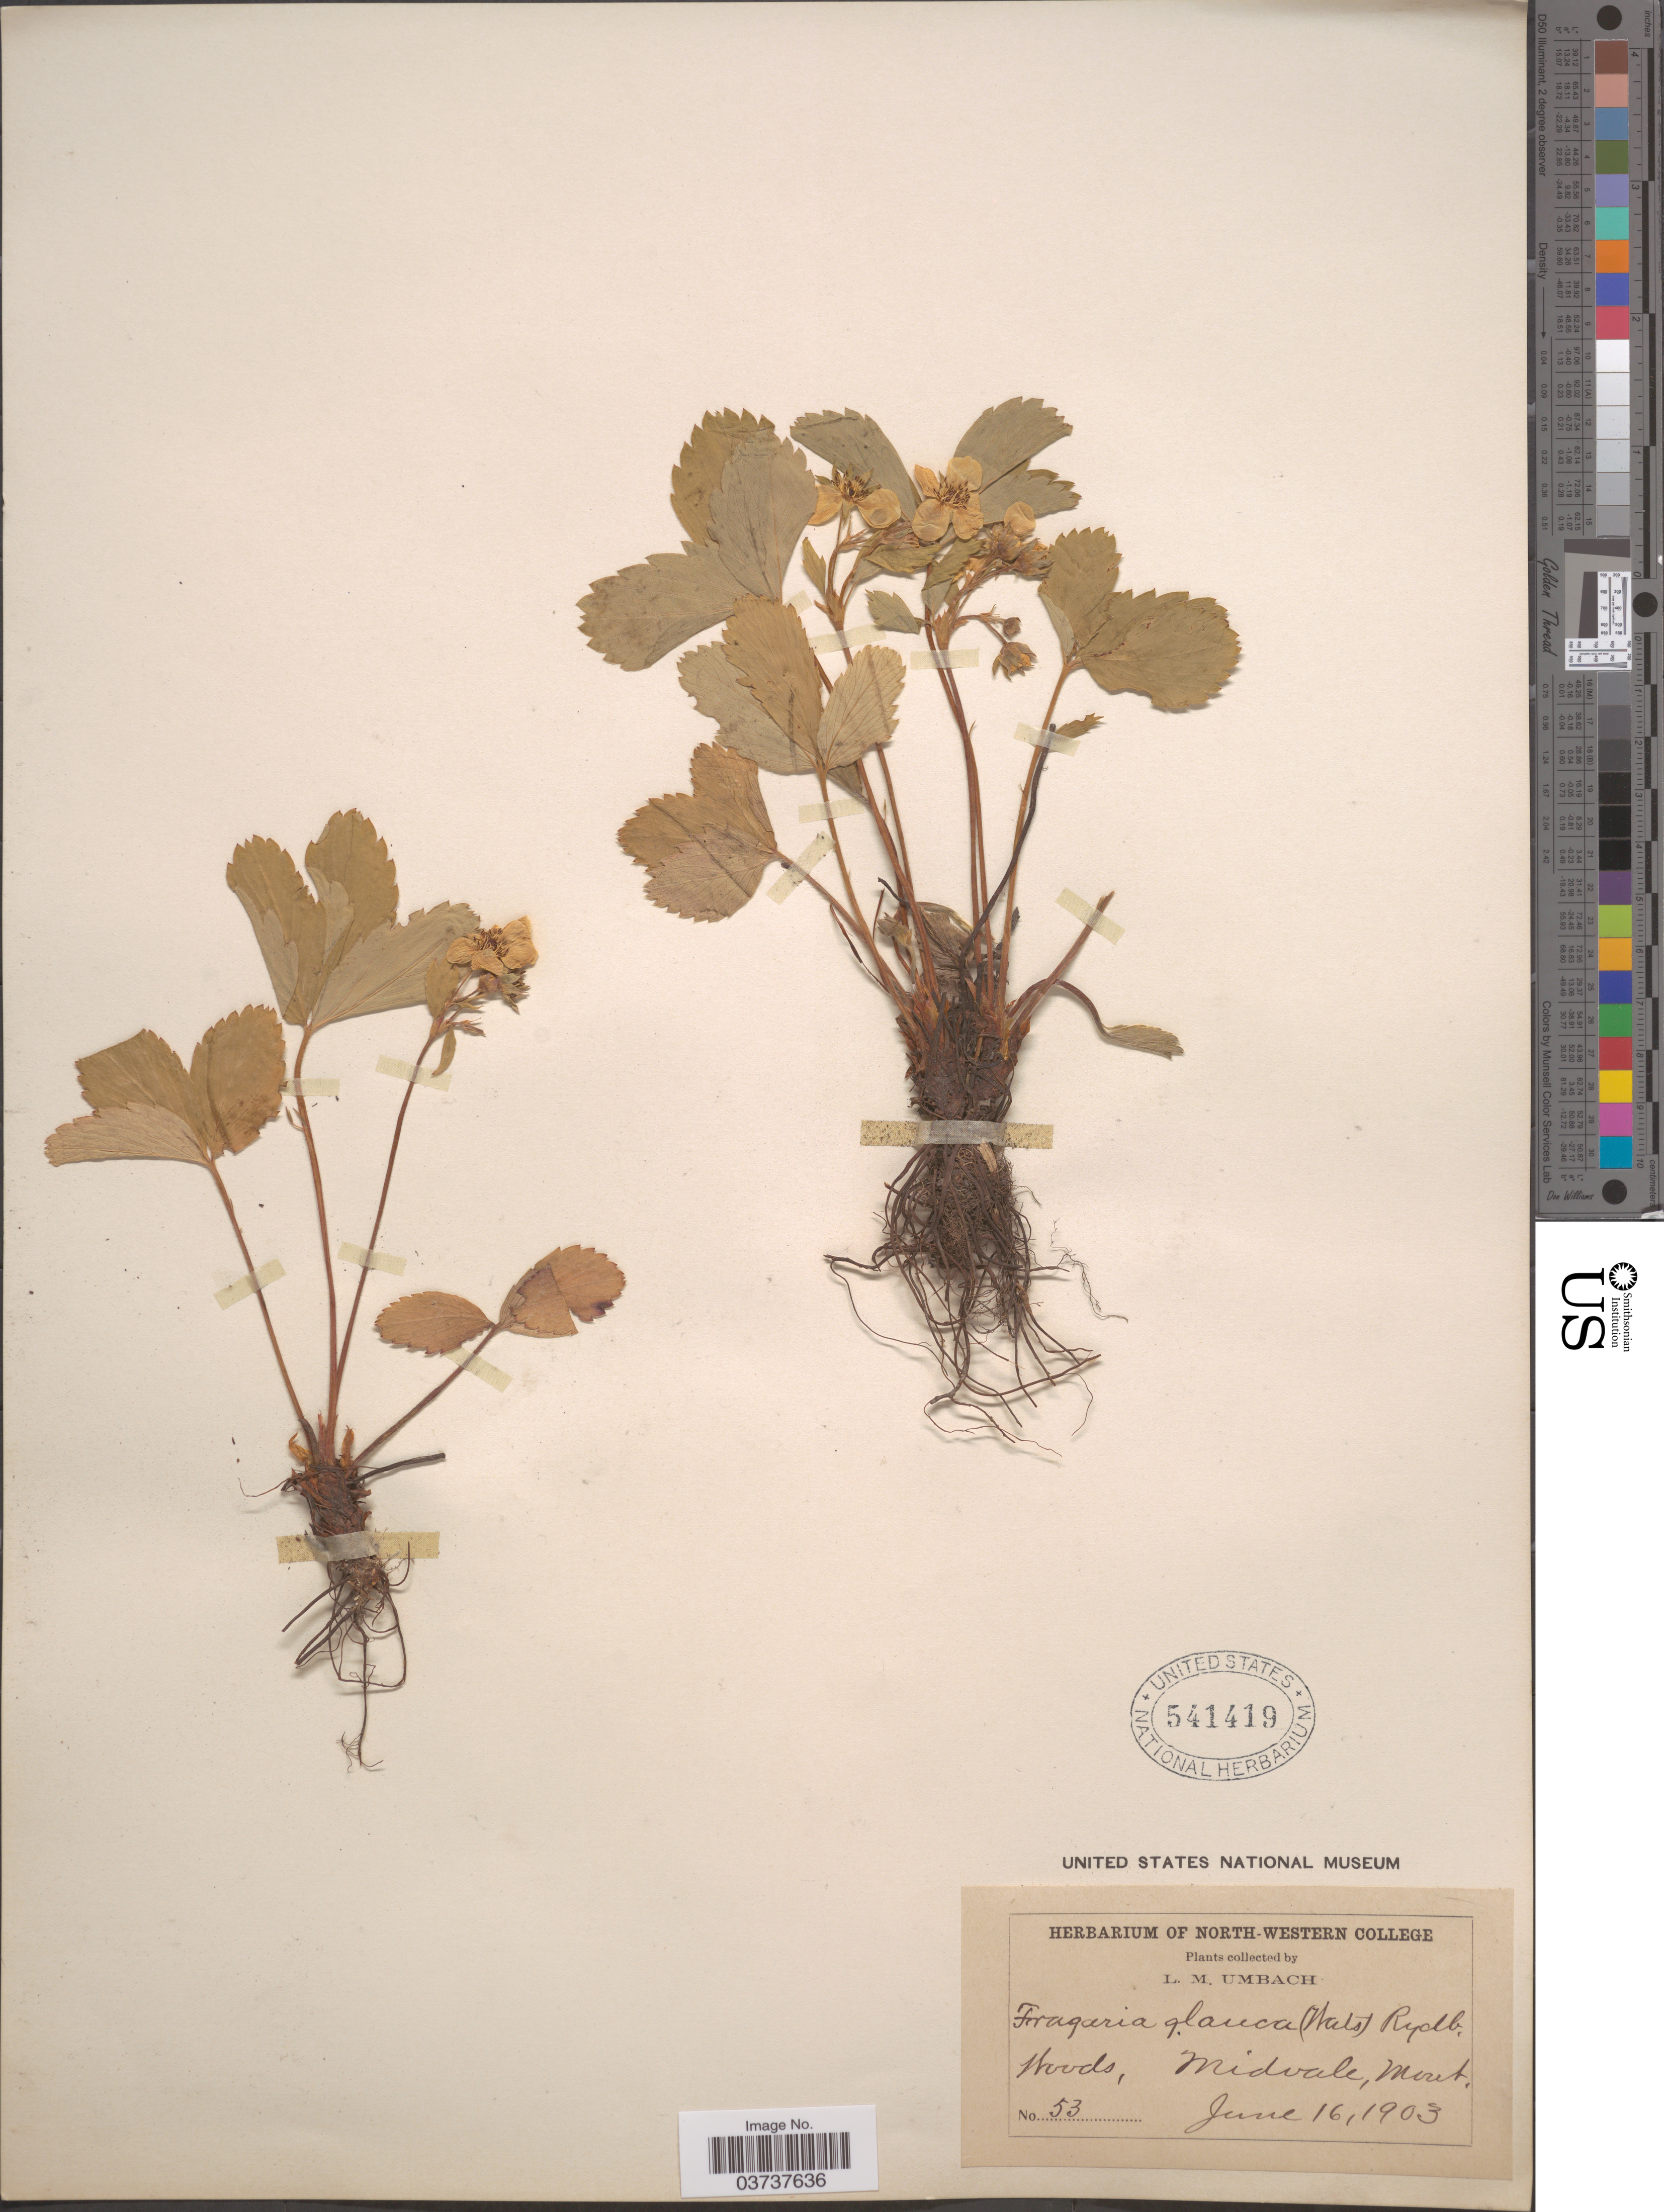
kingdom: Plantae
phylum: Tracheophyta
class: Magnoliopsida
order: Rosales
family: Rosaceae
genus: Fragaria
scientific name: Fragaria virginiana subsp. glauca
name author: (S. Watson) Staudt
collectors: L. M. Umbach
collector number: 53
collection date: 1903-06-16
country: United States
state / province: Montana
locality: Midvale.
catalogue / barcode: US 541419